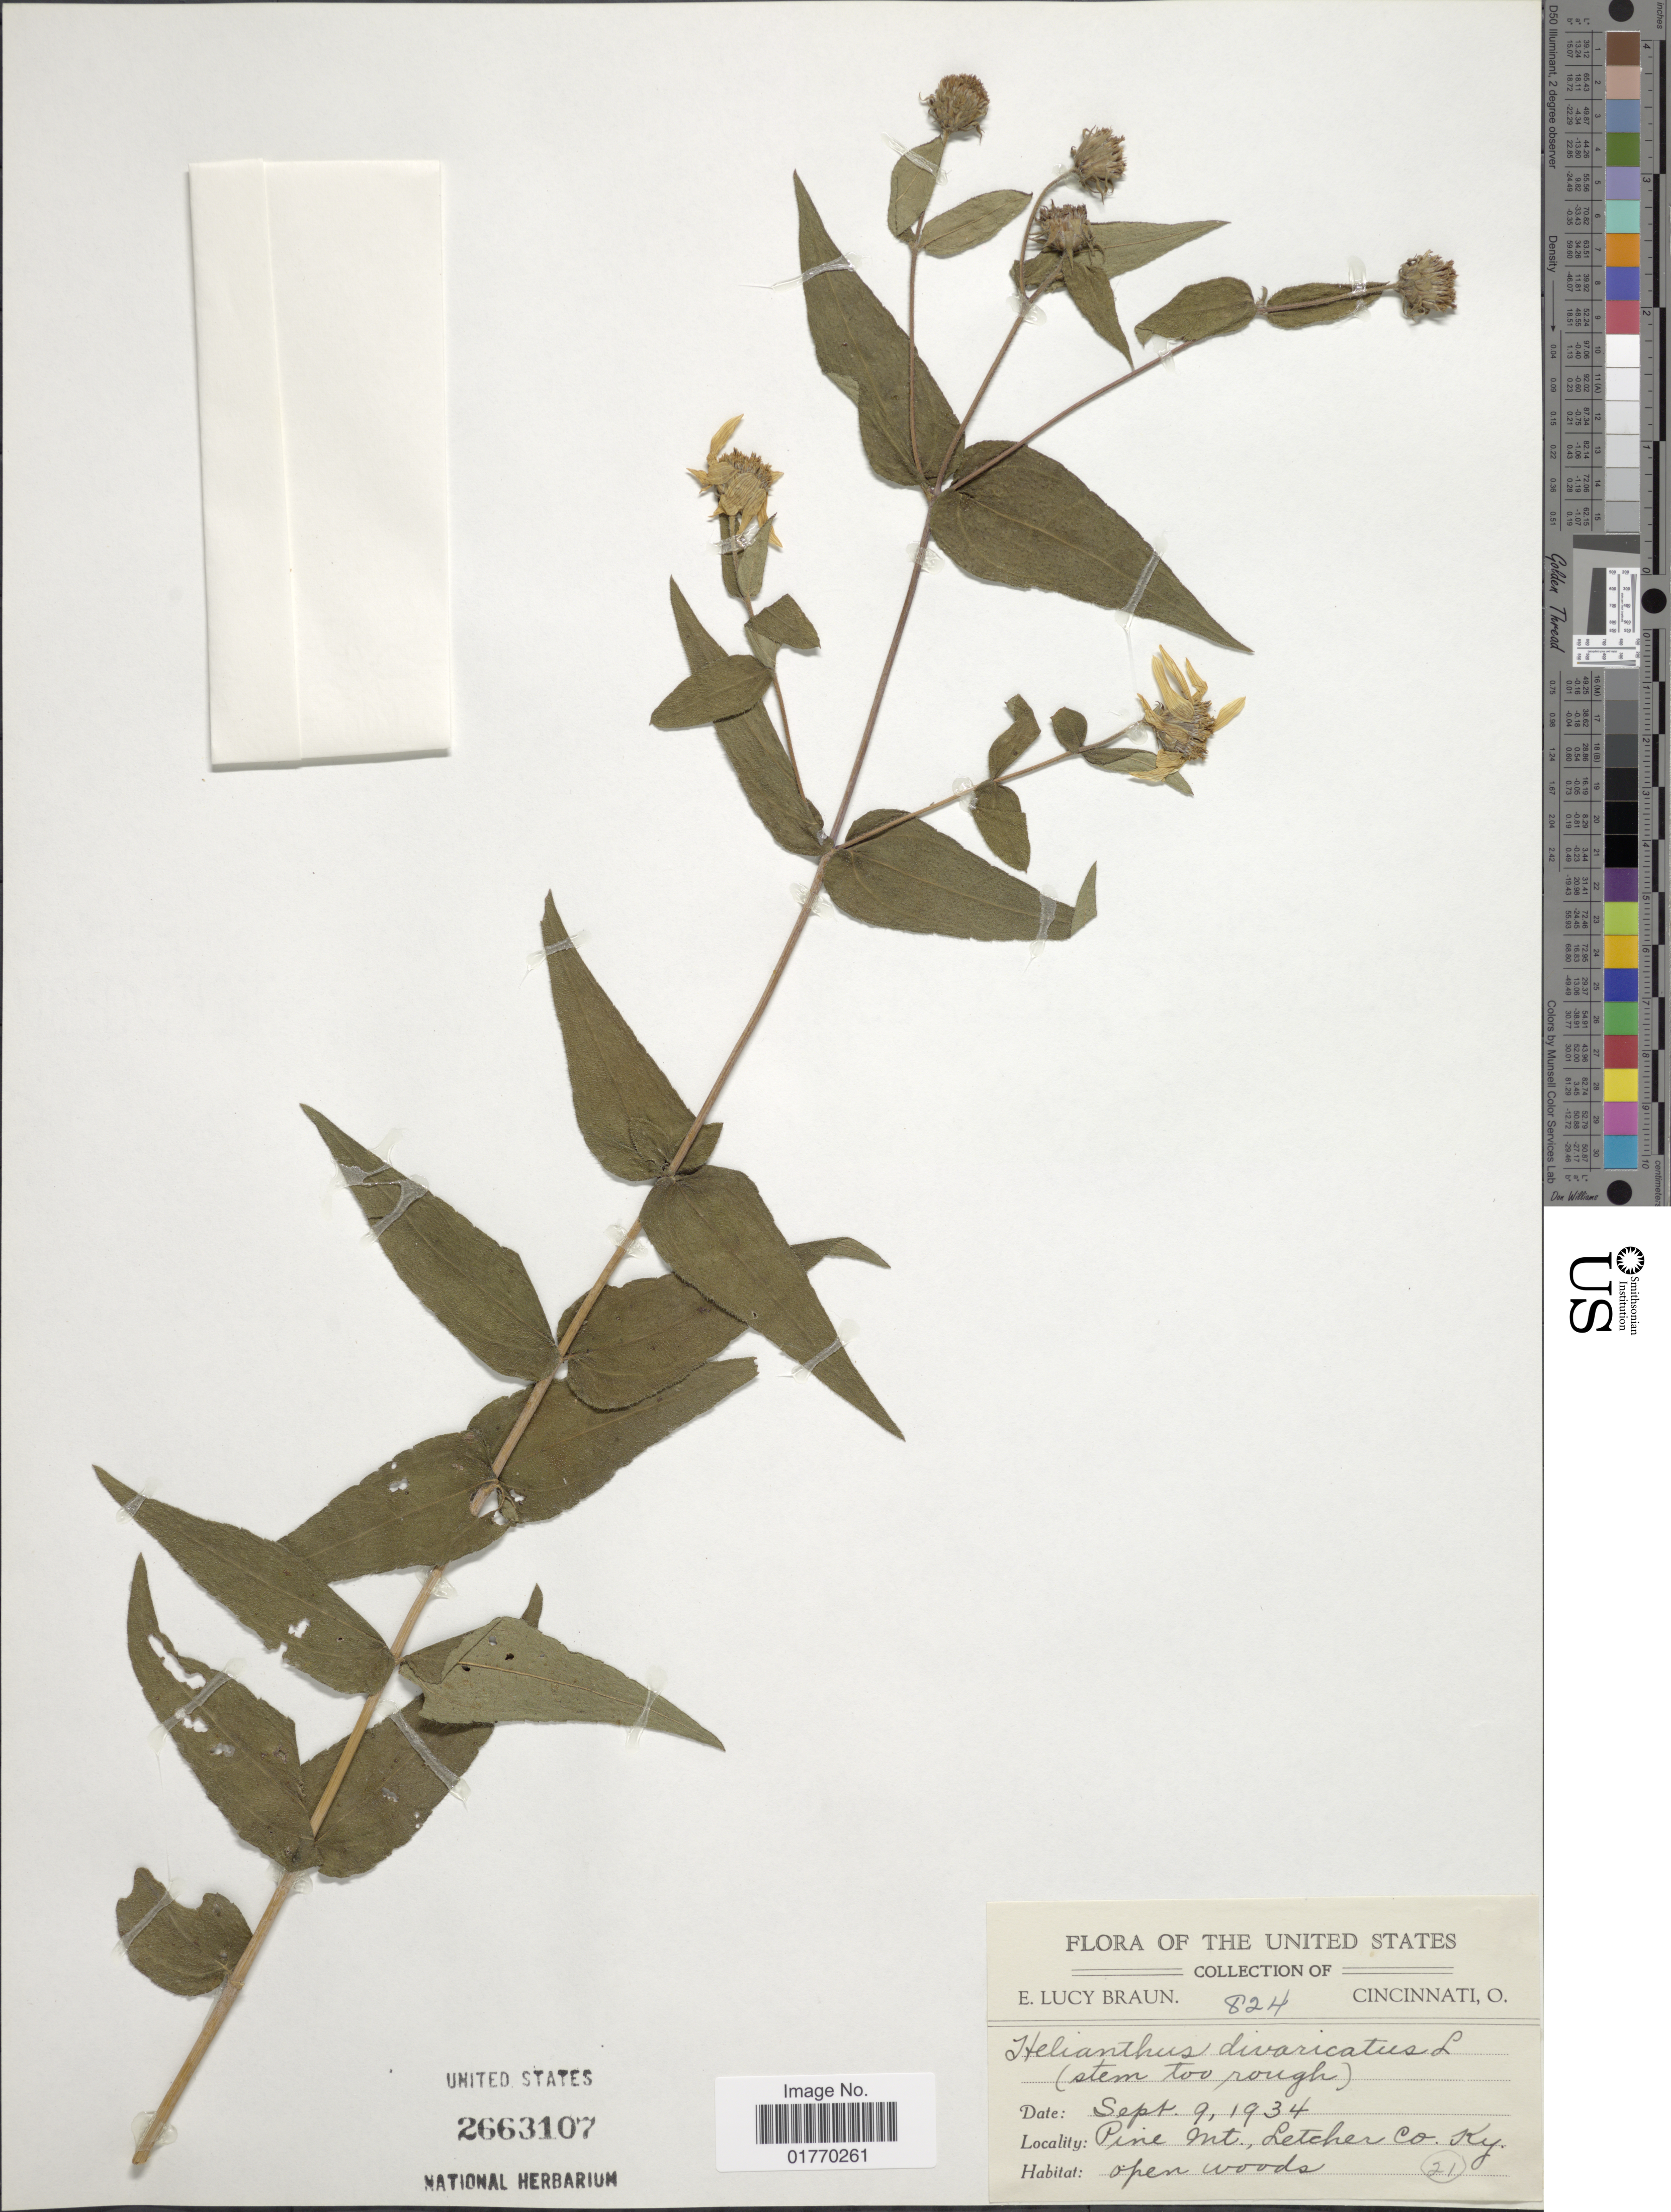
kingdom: Plantae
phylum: Tracheophyta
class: Magnoliopsida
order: Asterales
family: Asteraceae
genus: Helianthus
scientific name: Helianthus divaricatus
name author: L.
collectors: E. L. Braun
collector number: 824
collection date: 1934-09-09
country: United States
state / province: Kentucky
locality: Pine Mt., Letcher Co., Ky.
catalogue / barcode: US 2663107